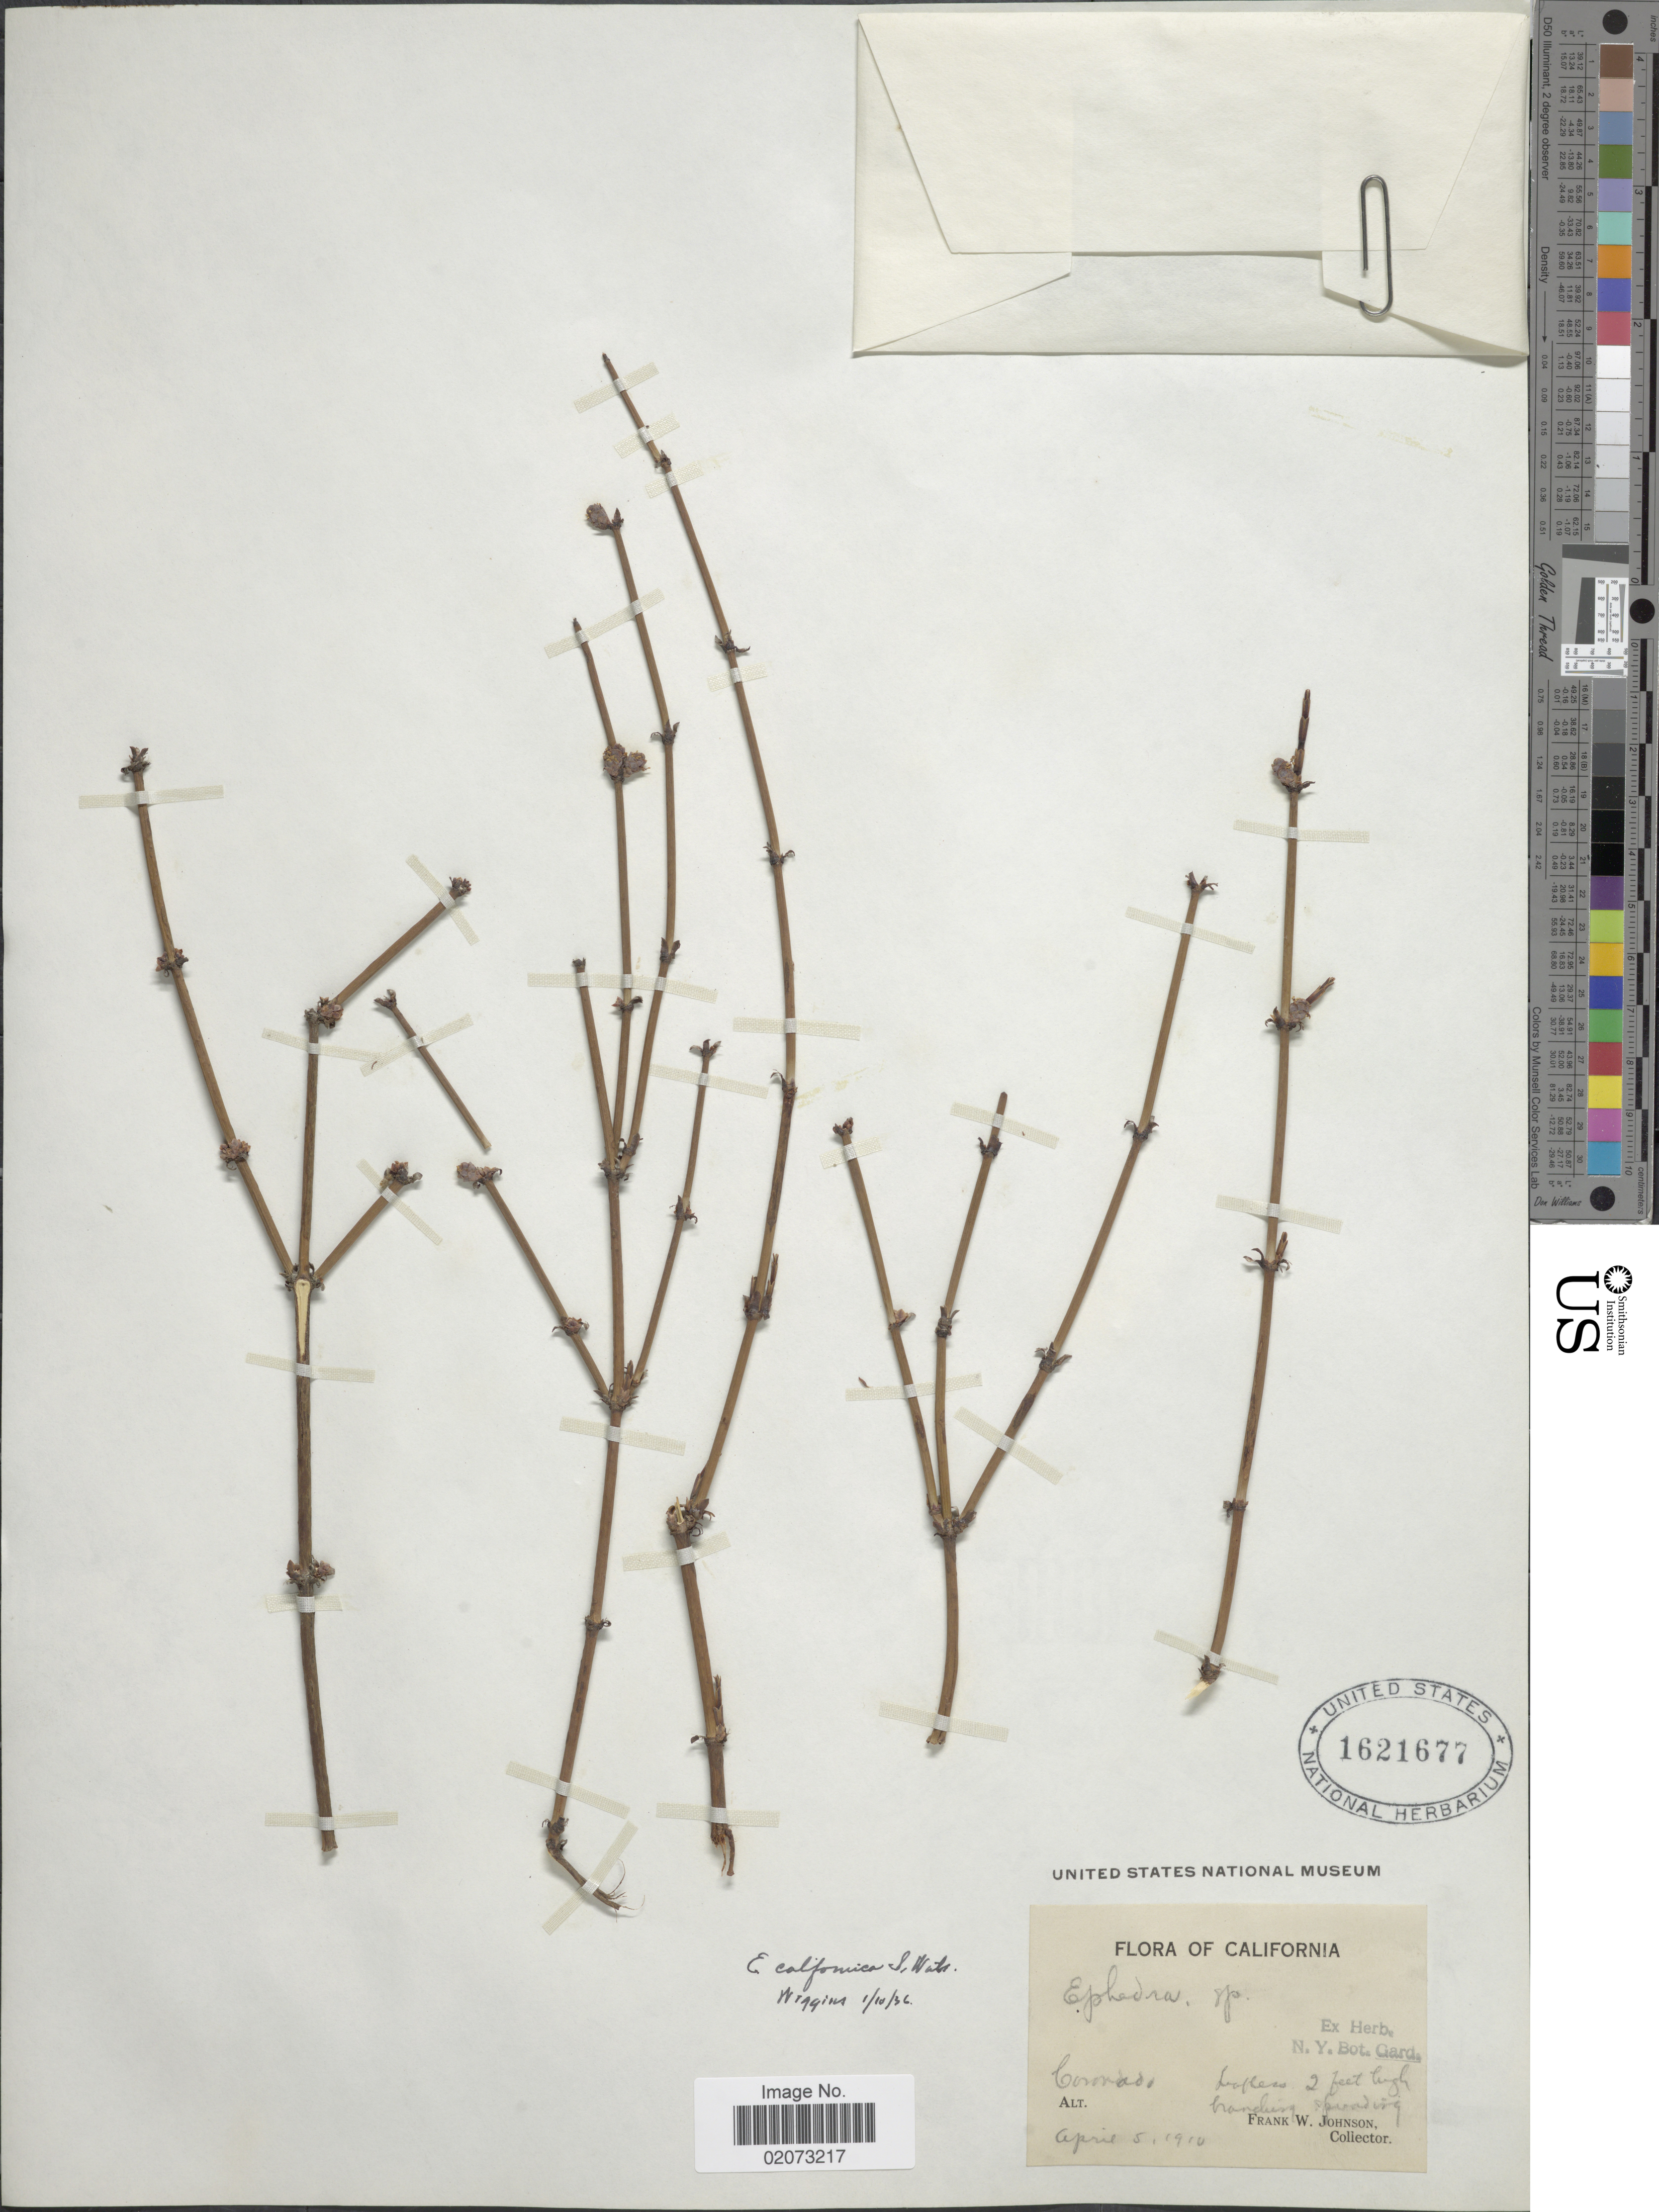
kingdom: Plantae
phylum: Tracheophyta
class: Gnetopsida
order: Ephedrales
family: Ephedraceae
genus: Ephedra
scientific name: Ephedra californica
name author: S. Watson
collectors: F. W. Johnson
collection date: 1910-04-05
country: United States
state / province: California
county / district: Riverside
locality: Coronado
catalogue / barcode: US 1621677